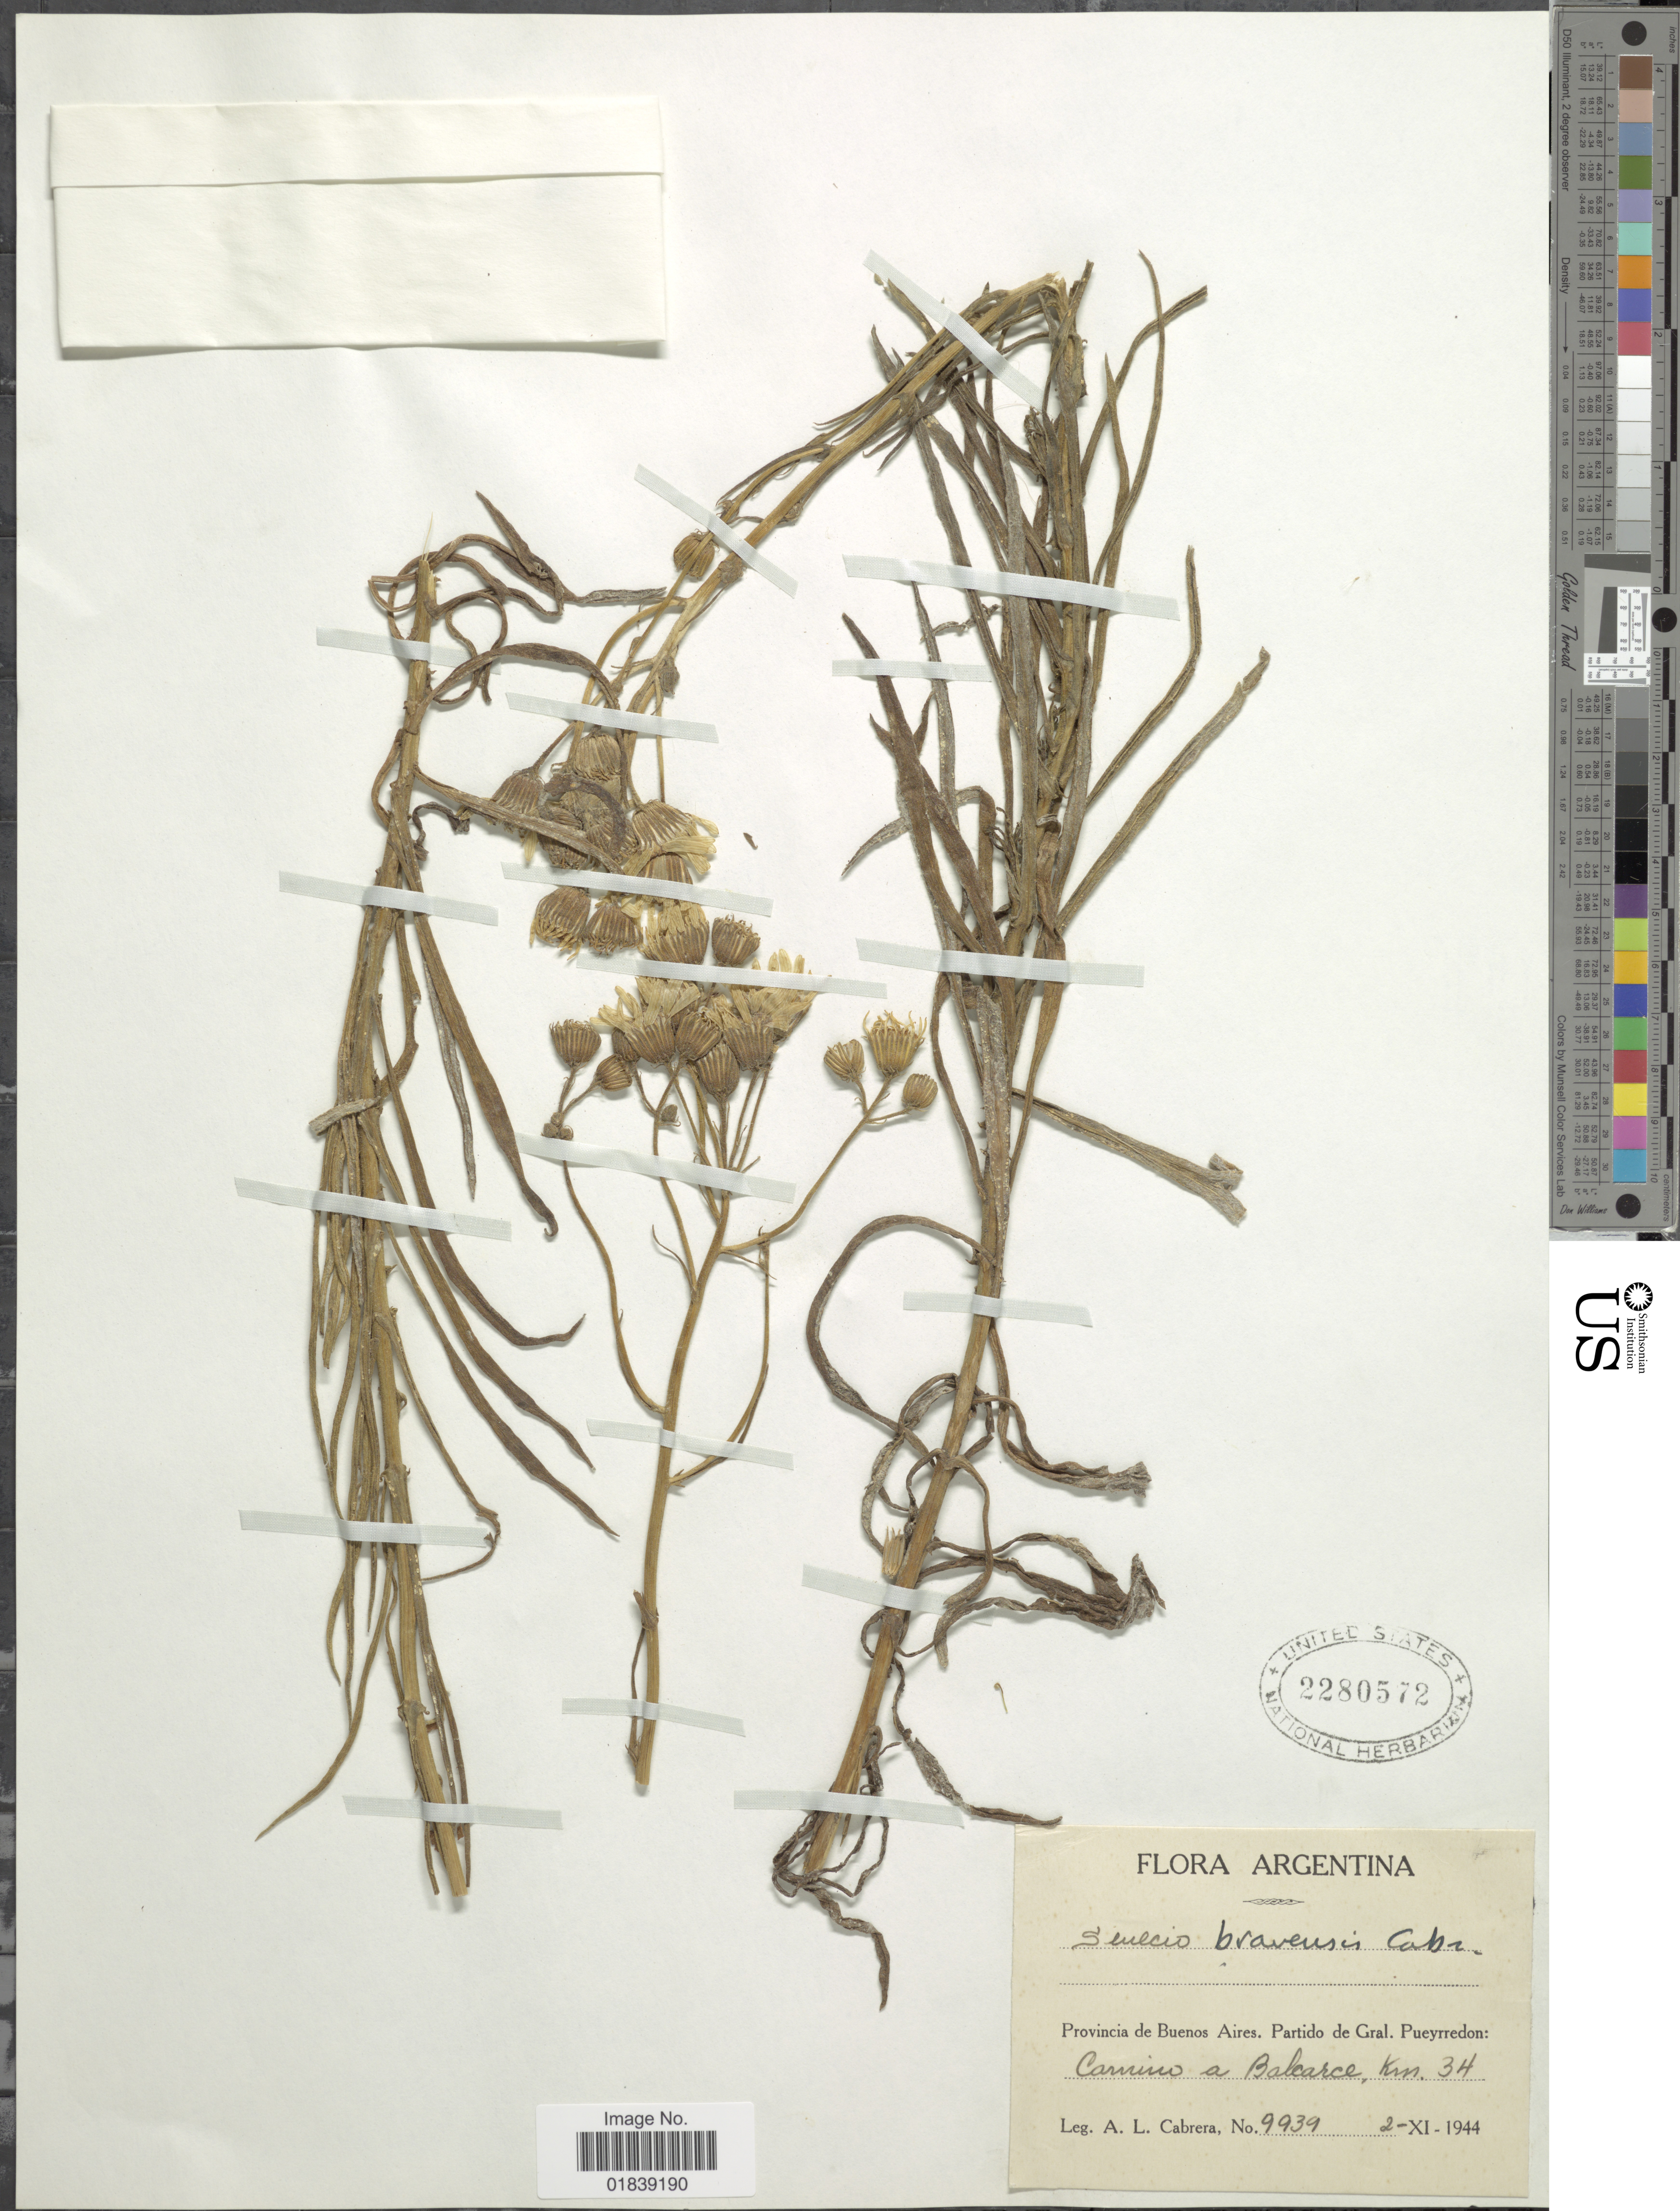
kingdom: Plantae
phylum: Tracheophyta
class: Magnoliopsida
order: Asterales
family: Asteraceae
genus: Senecio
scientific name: Senecio bravensis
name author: Cabrera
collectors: A. L. Cabrera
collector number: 9939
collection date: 1944-11-02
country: Argentina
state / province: Buenos Aires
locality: Partido de Gral. Pueyrredon, Camino a Balcarce, km 34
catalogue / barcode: US 2280572